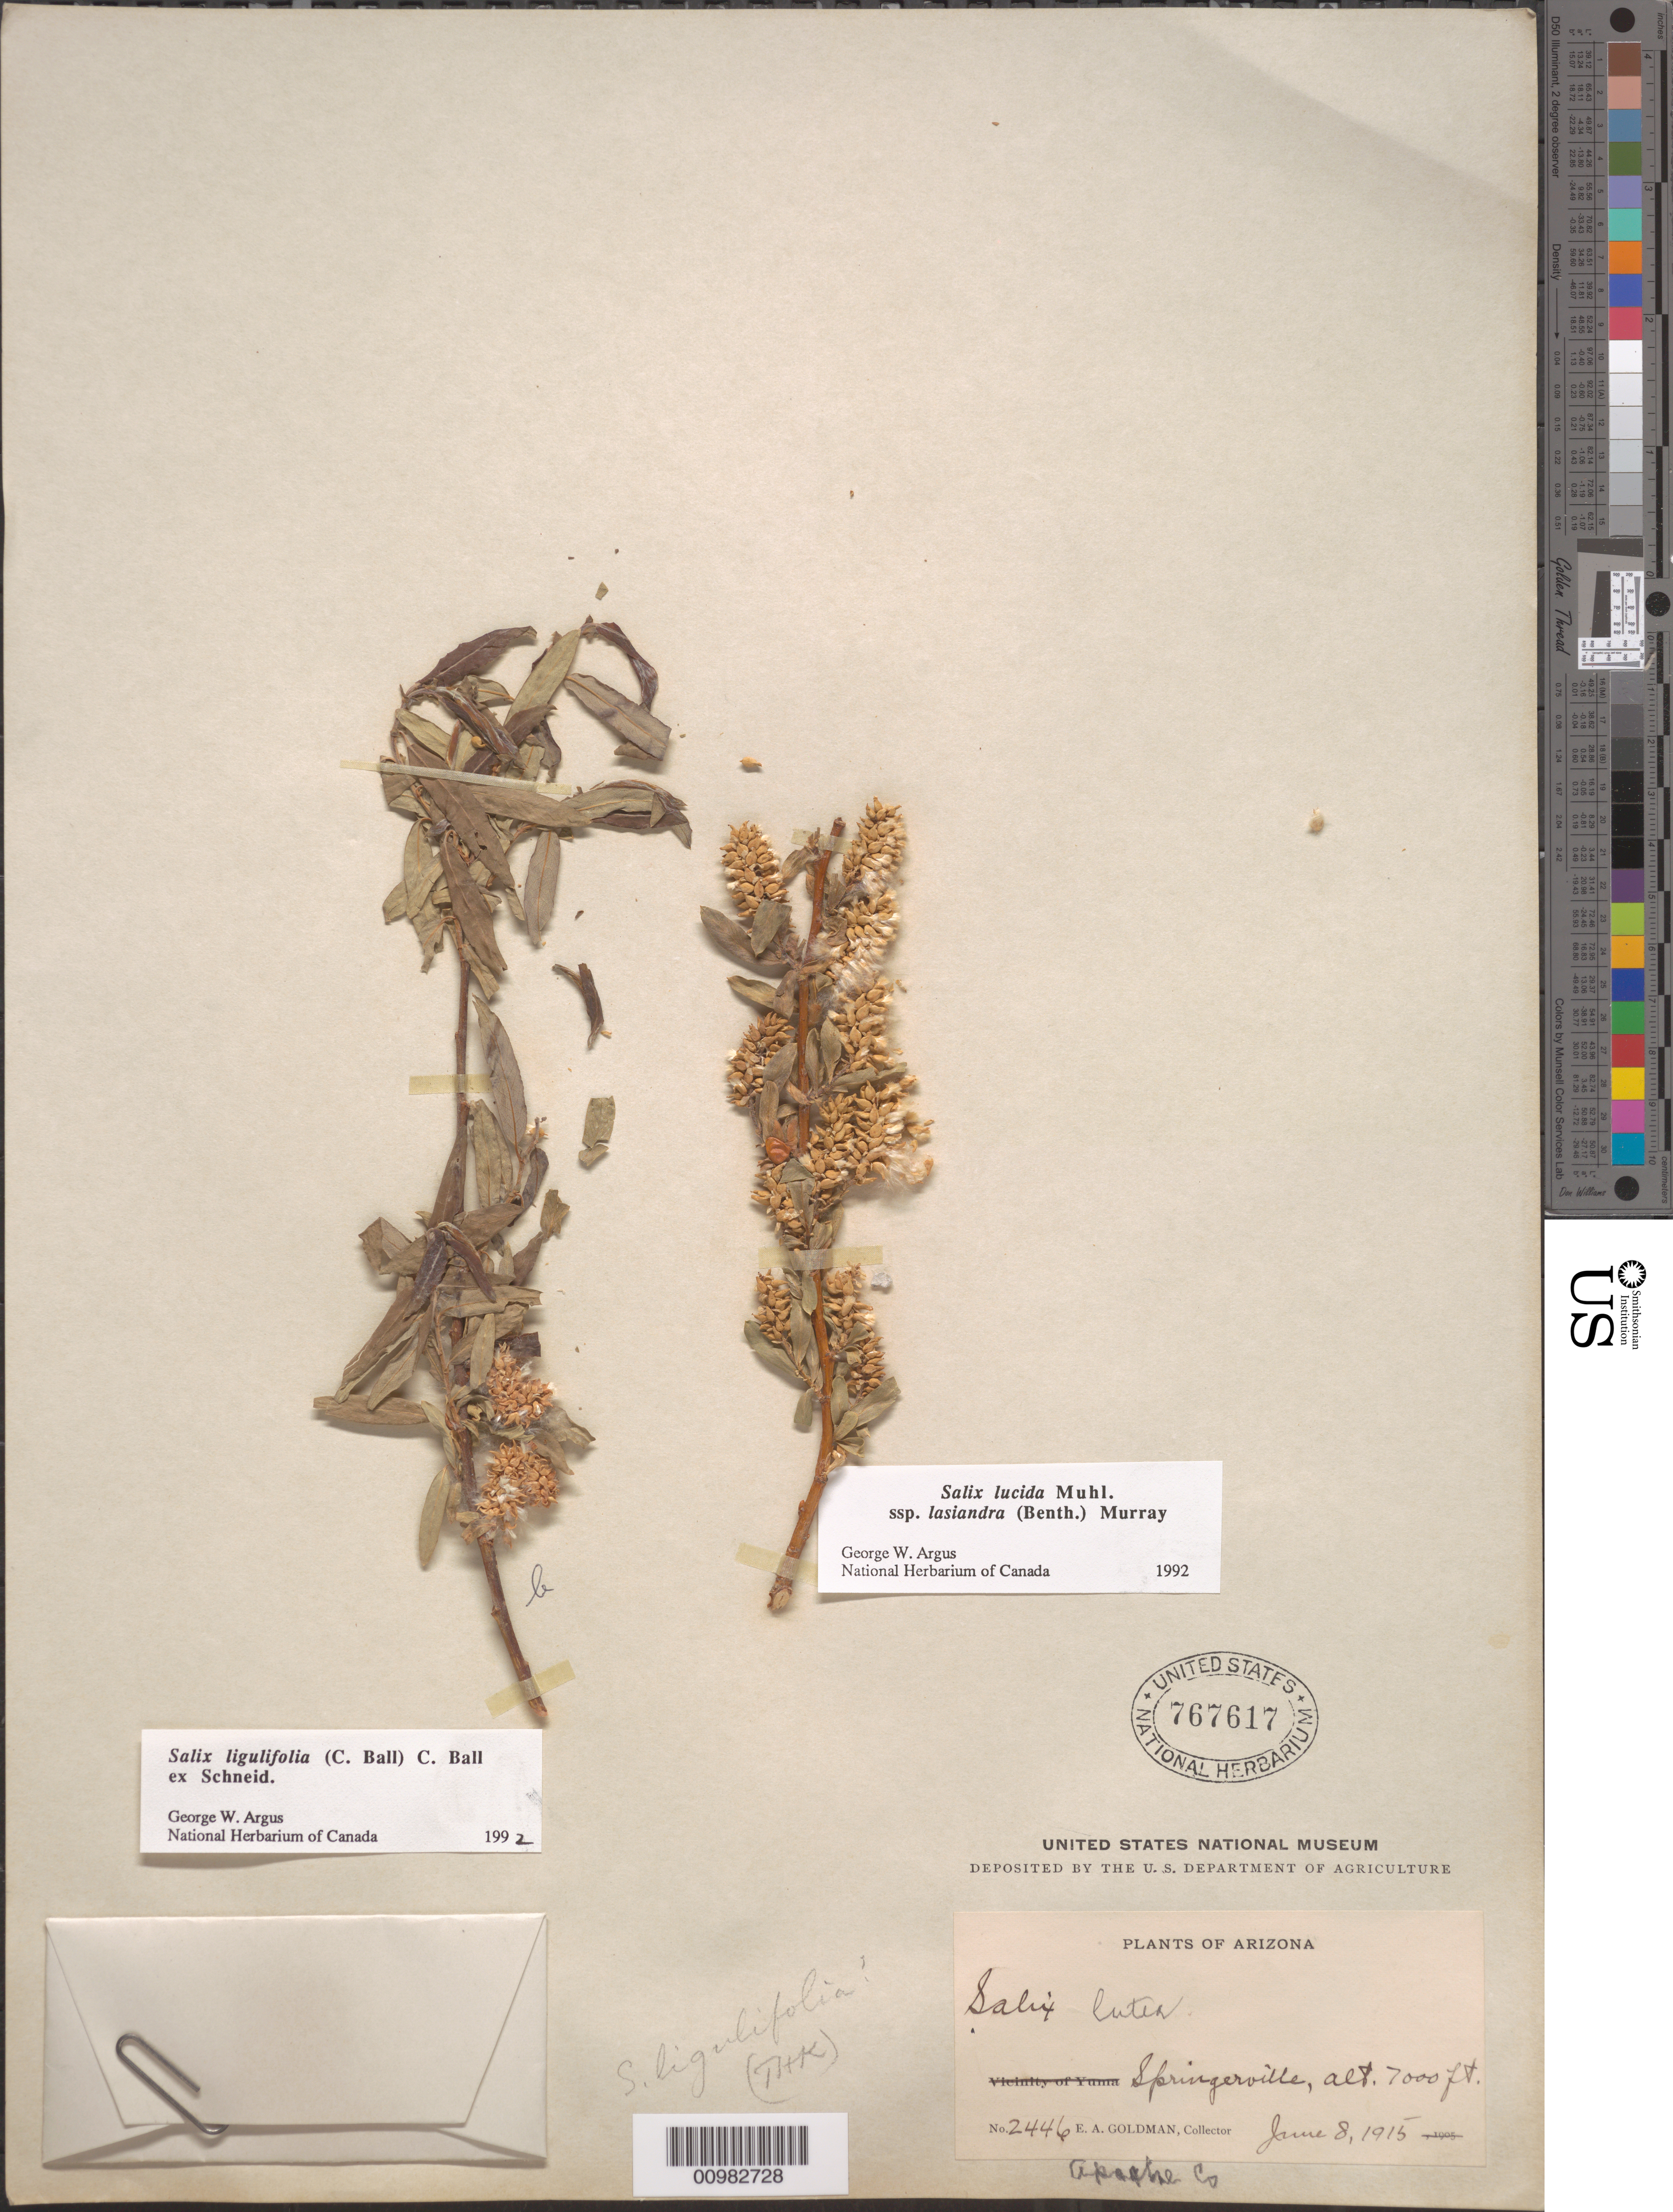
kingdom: Plantae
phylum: Tracheophyta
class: Magnoliopsida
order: Malpighiales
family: Salicaceae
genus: Salix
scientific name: Salix ligulifolia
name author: (C.R. Ball) C.R. Ball ex C.K. Schneid.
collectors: E. A. Goldman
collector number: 2446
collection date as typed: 08 Jun 1915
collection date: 1915-06-08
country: United States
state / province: Arizona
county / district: Apache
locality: Springerville.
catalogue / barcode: US 767617